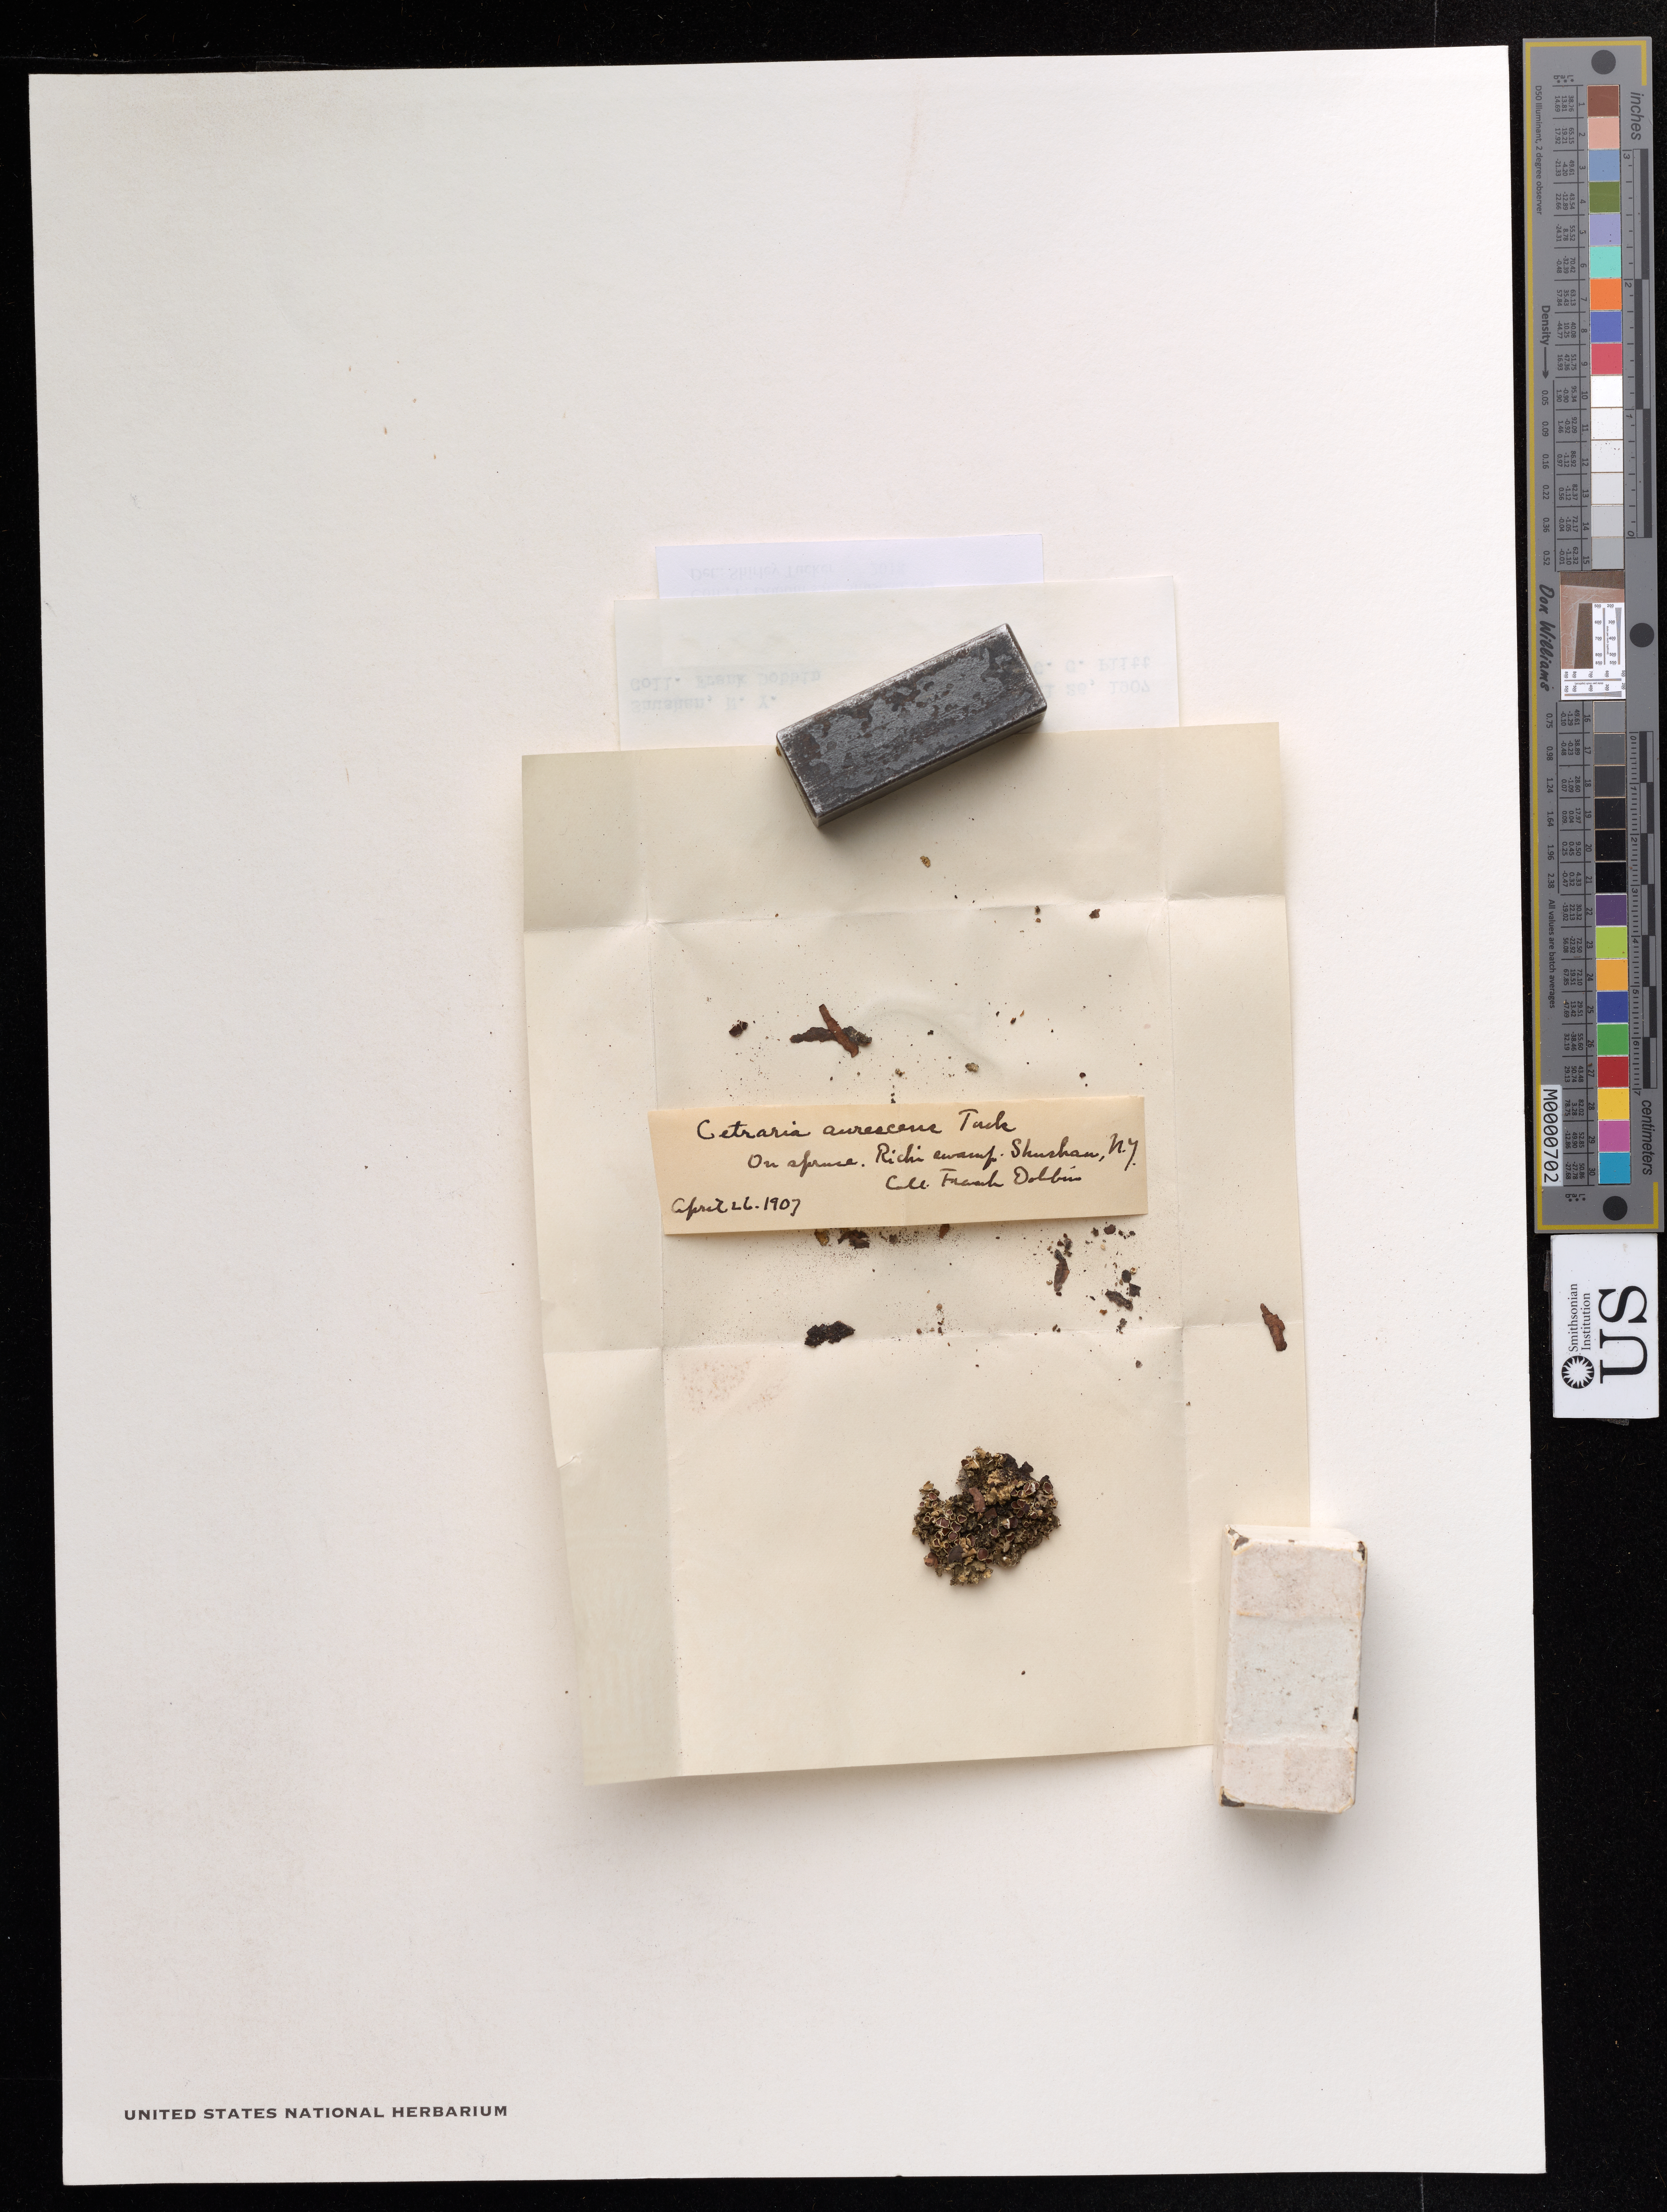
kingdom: Fungi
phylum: Ascomycota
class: Lecanoromycetes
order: Lecanorales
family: Parmeliaceae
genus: Ahtiana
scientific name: Ahtiana aurescens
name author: (Tuck.) A. Thell & Randlane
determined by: Tucker, S. C.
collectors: F. Dobbin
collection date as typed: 26 Apr 1907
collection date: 1907-04-26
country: United States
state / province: New York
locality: Shushan